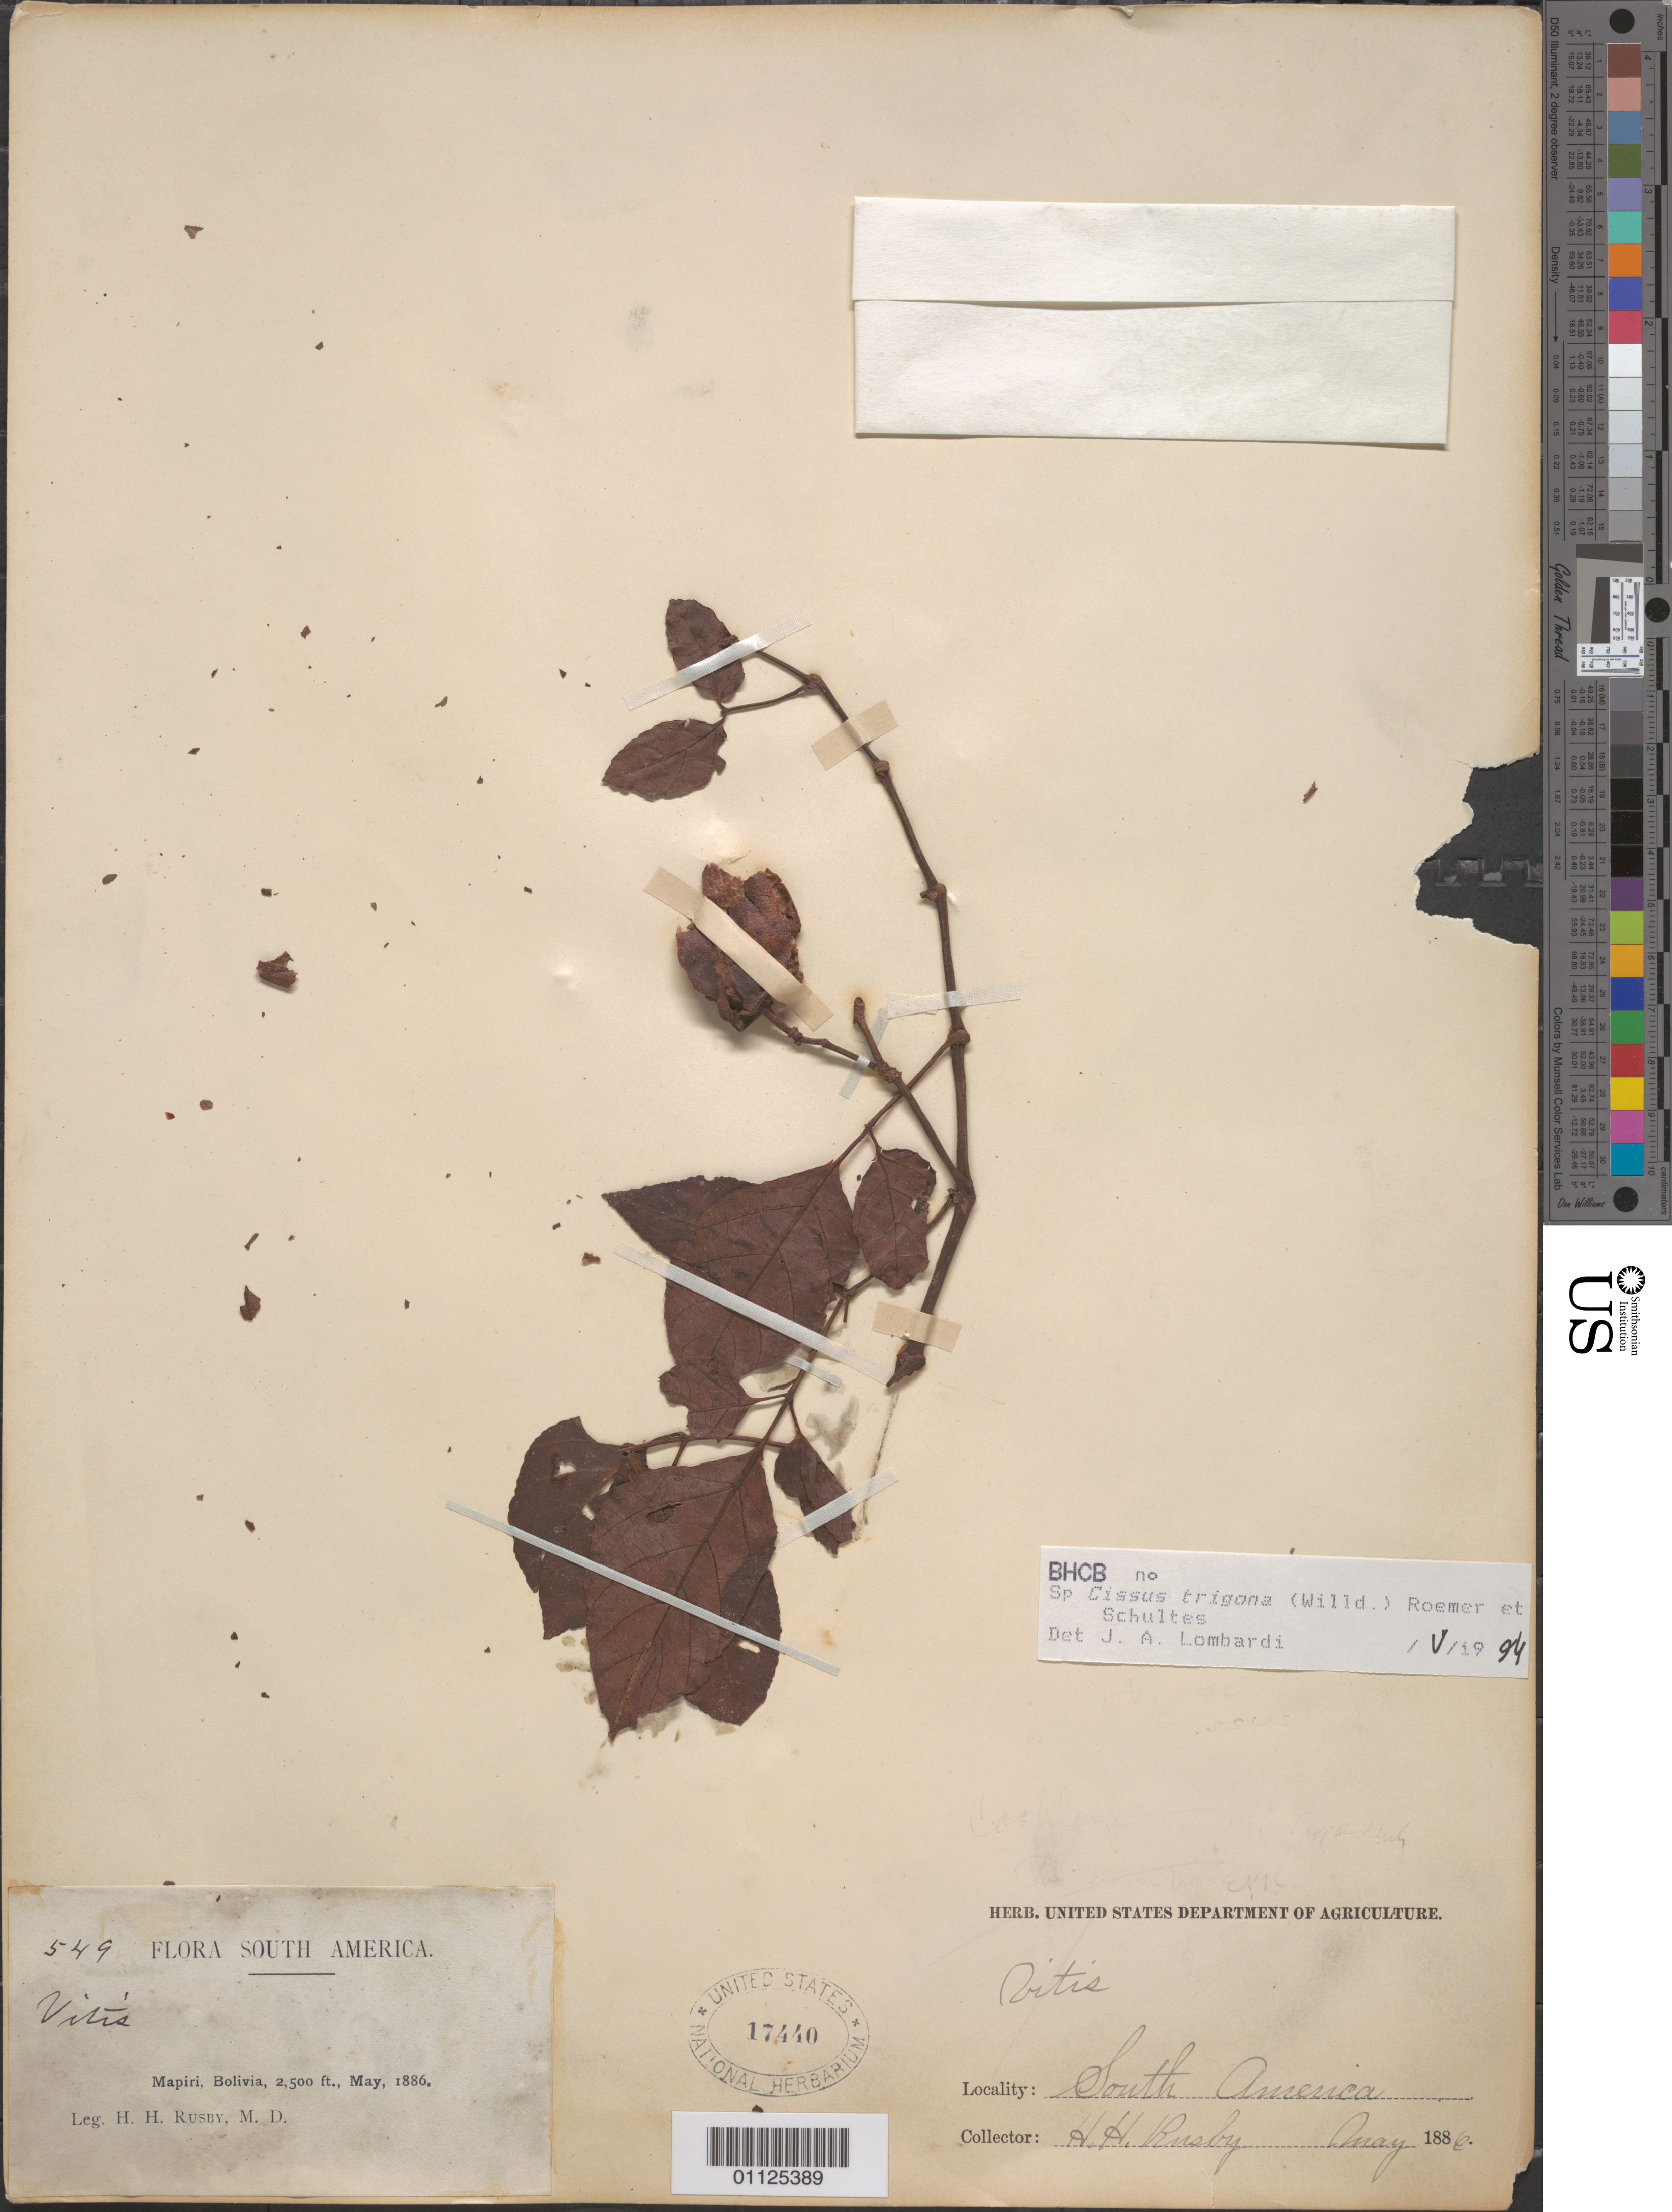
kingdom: Plantae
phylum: Tracheophyta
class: Magnoliopsida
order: Vitales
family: Vitaceae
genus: Cissus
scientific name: Cissus trigona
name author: Willd. et al.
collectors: H. H. Rusby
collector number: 549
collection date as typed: May, 1886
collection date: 1886-05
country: Bolivia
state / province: La Páz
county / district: Larecaja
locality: Mapiri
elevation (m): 762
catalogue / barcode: US 17440